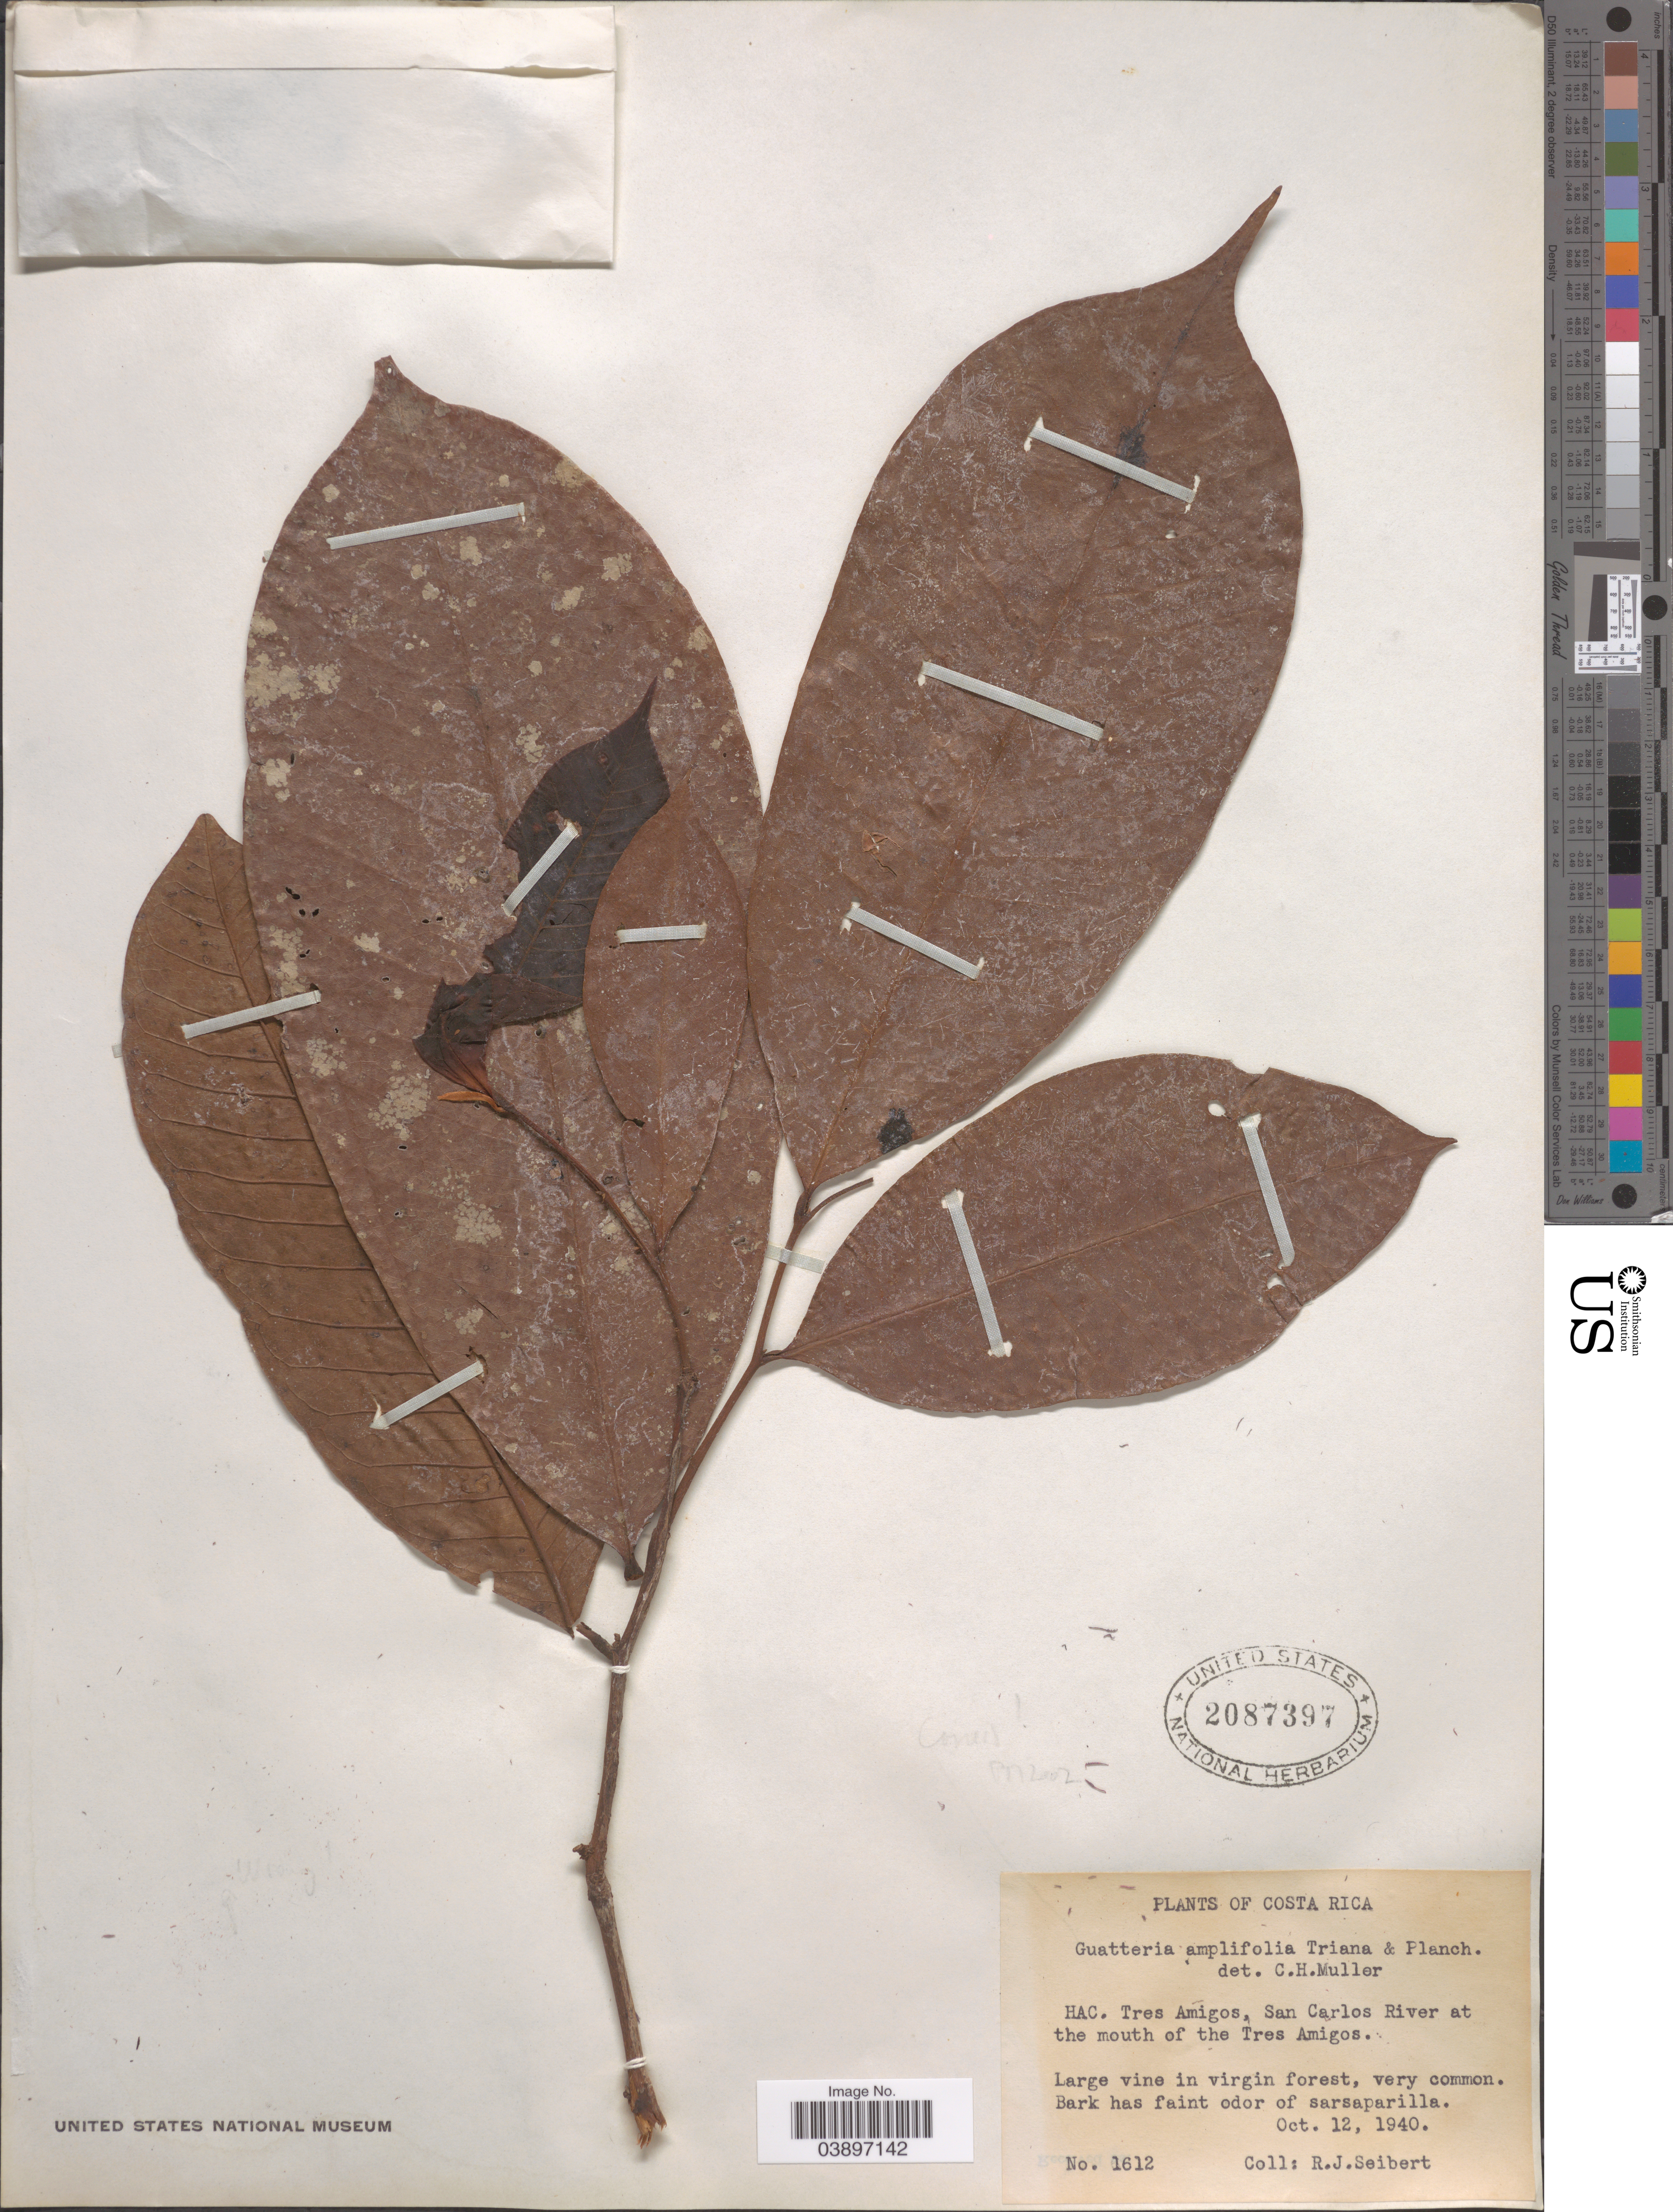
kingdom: Plantae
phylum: Tracheophyta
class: Magnoliopsida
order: Magnoliales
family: Annonaceae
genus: Guatteria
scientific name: Guatteria amplifolia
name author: Triana & Planch.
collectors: R. J. Seibert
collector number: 1612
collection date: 1940-10-12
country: Costa Rica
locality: Hac. Tres Amigos, San Carlos River at the mouth of the Tres Amigos.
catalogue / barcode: US 2087397